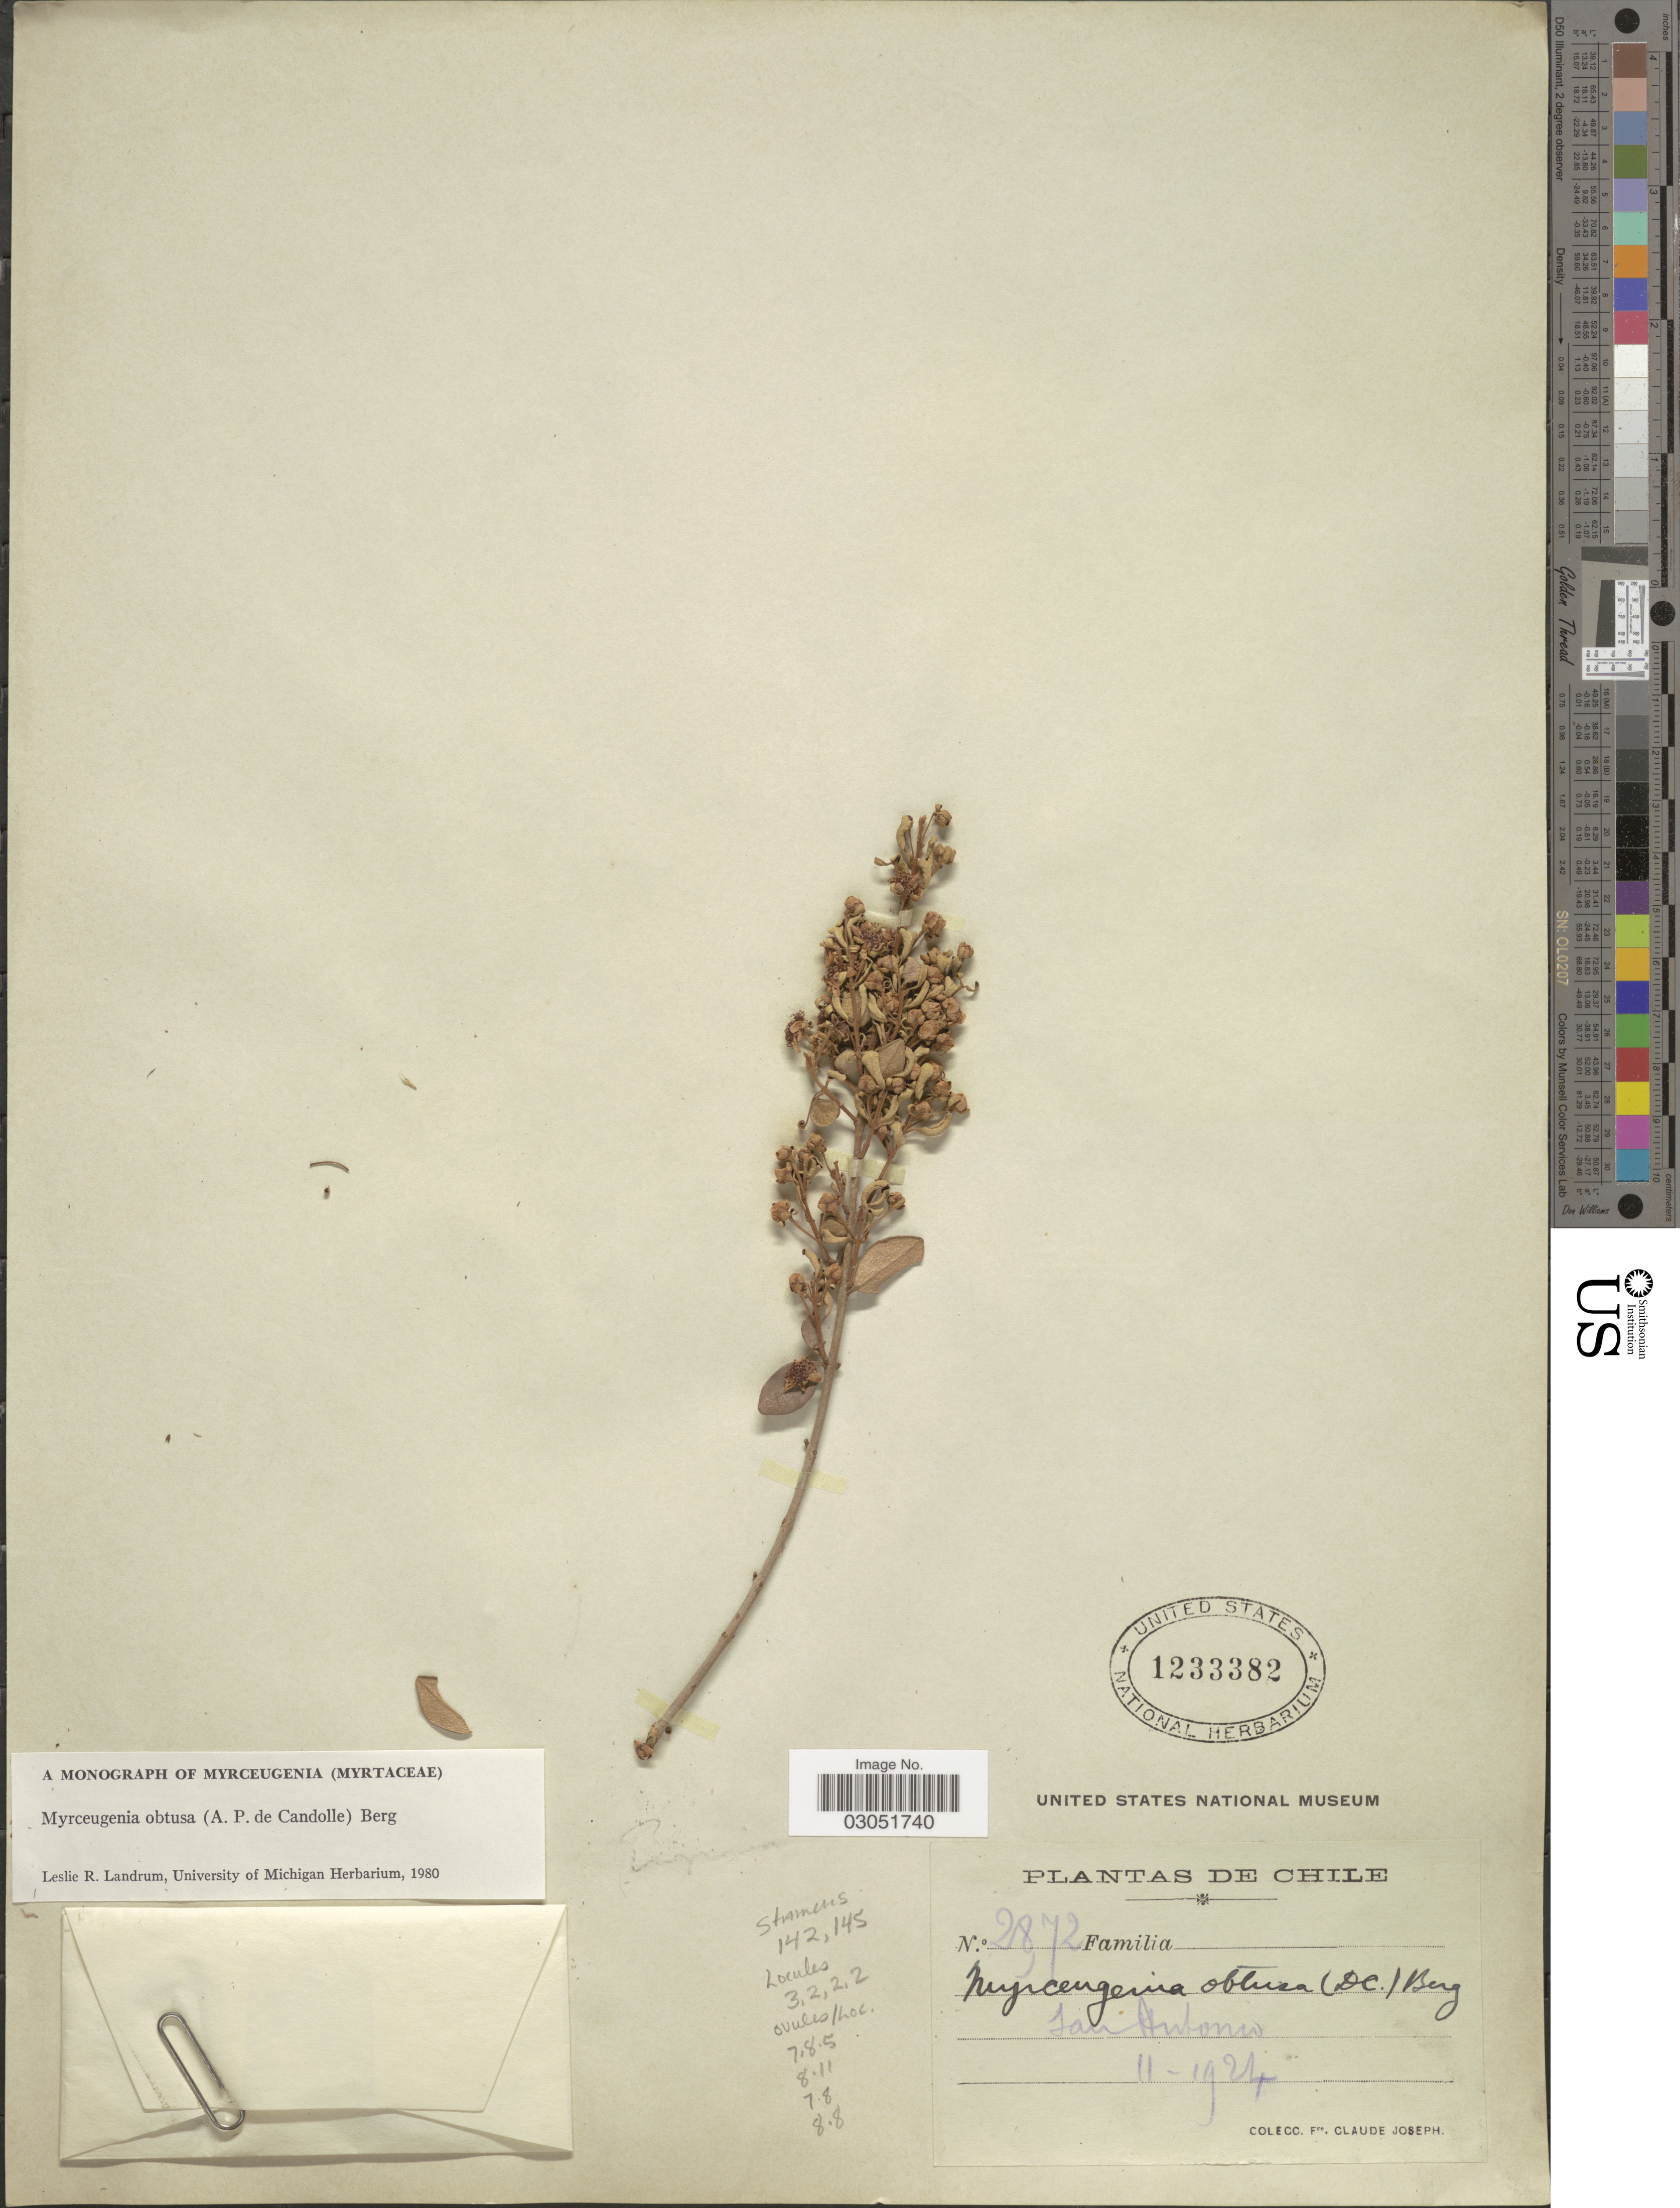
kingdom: Plantae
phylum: Tracheophyta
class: Magnoliopsida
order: Myrtales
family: Myrtaceae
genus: Myrceugenia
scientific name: Myrceugenia obtusa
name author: O. Berg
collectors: Bro. Claude-Joseph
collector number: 218,72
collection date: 1924-11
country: Chile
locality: San Antonio.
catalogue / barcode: US 1233382